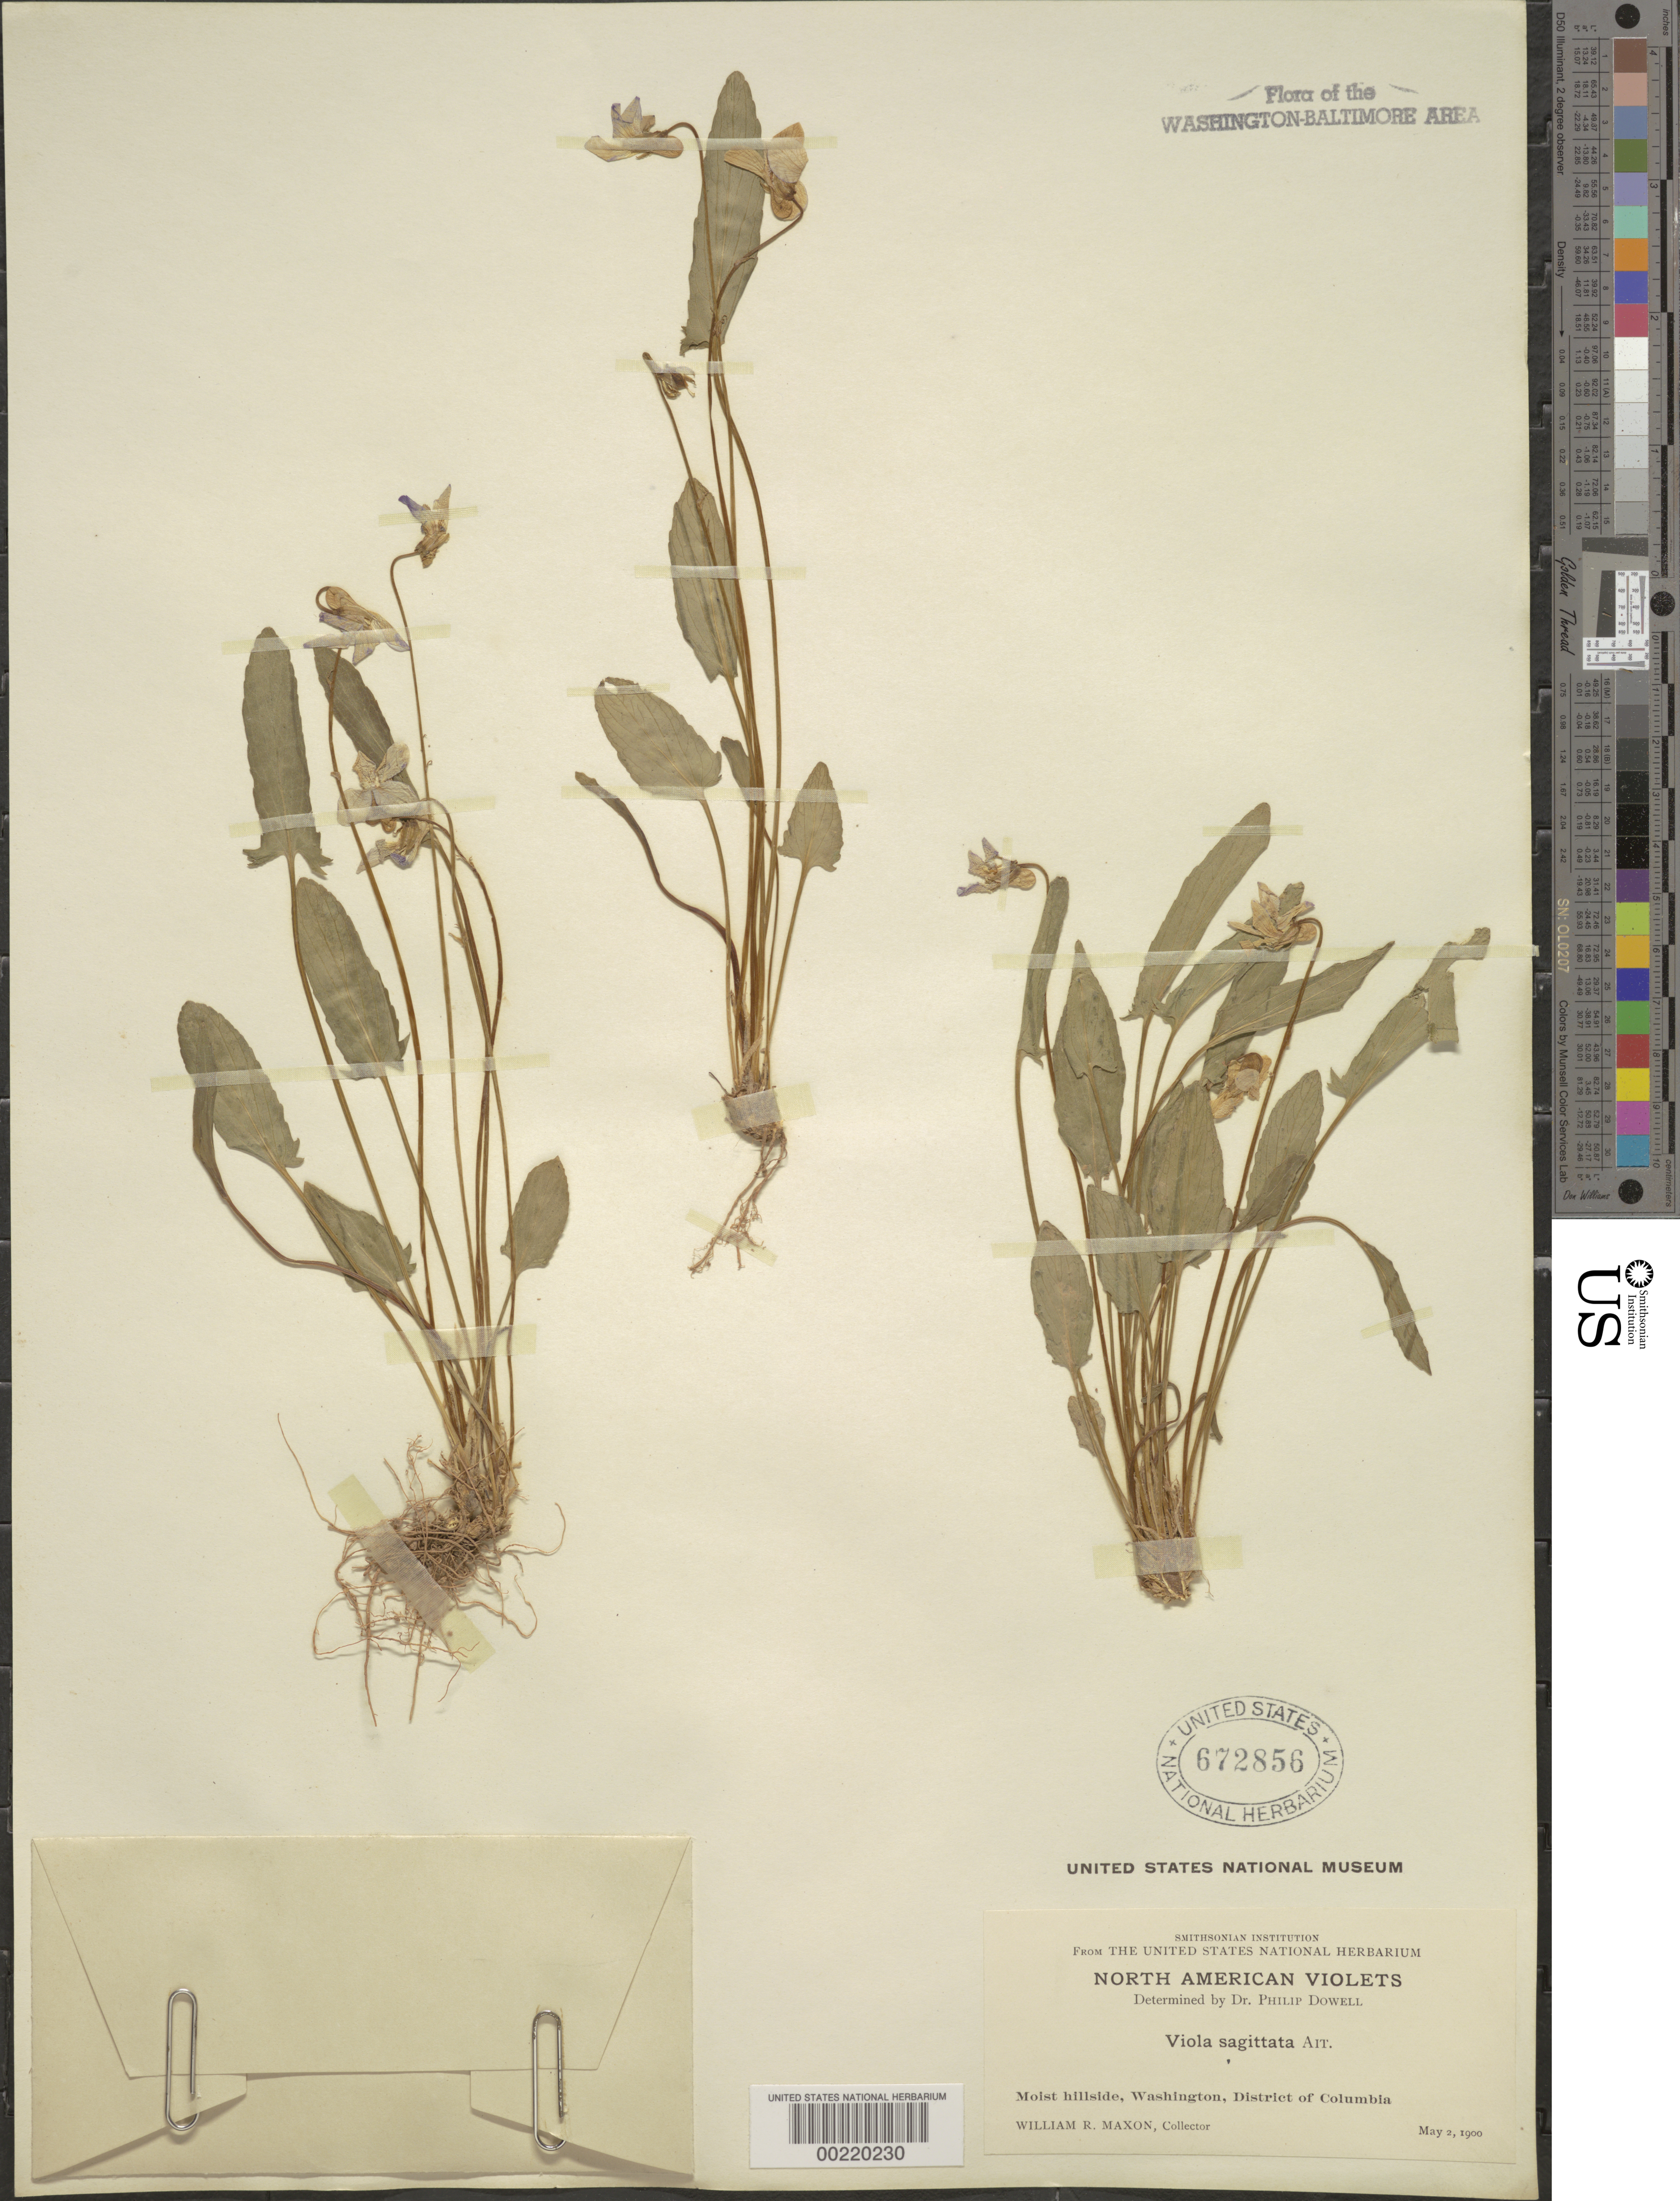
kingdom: Plantae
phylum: Tracheophyta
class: Magnoliopsida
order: Malpighiales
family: Violaceae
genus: Viola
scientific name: Viola sagittata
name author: Aiton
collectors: W. R. Maxon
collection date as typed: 02 May 1900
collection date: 1900-05-02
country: United States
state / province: District of Columbia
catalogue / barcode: US 672856